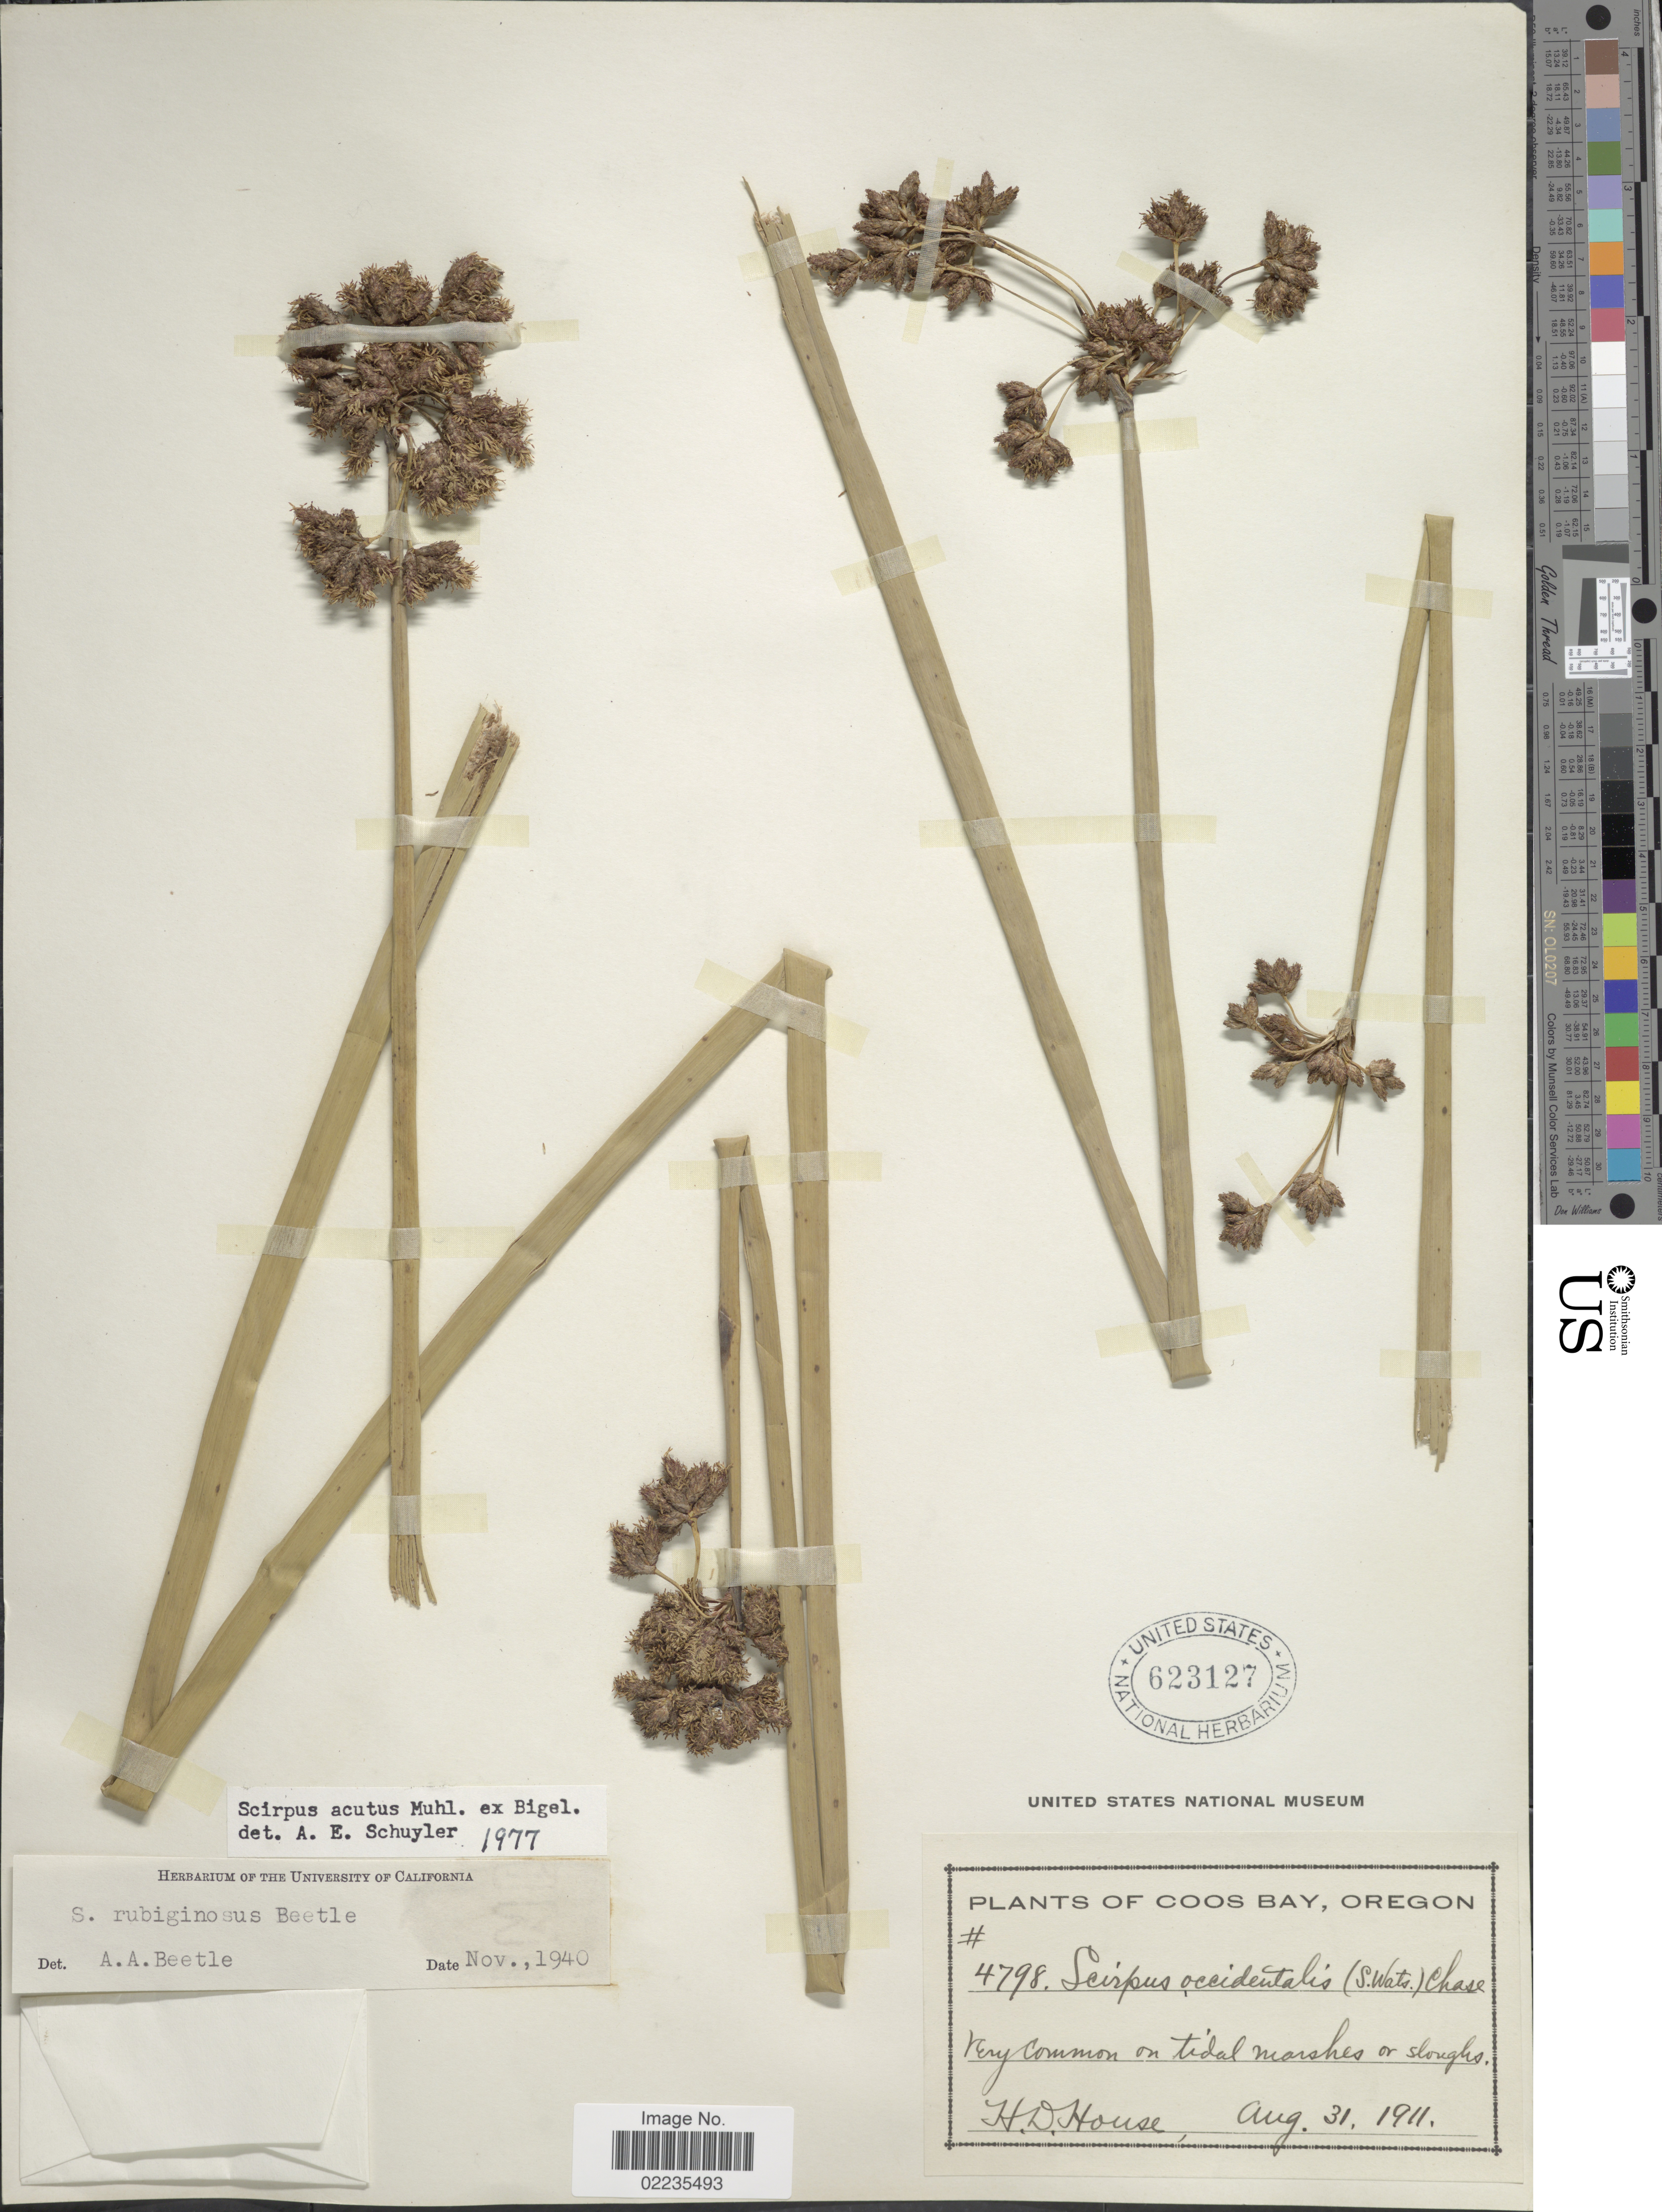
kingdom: Plantae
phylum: Tracheophyta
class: Liliopsida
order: Poales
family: Cyperaceae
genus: Schoenoplectus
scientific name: Schoenoplectus acutus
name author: (Muhl. ex Bigelow) Á. Löve & D. Löve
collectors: H. D. House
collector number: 4798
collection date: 1911-08-31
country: United States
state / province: Oregon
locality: Coos Bay, Oregon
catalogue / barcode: US 623127